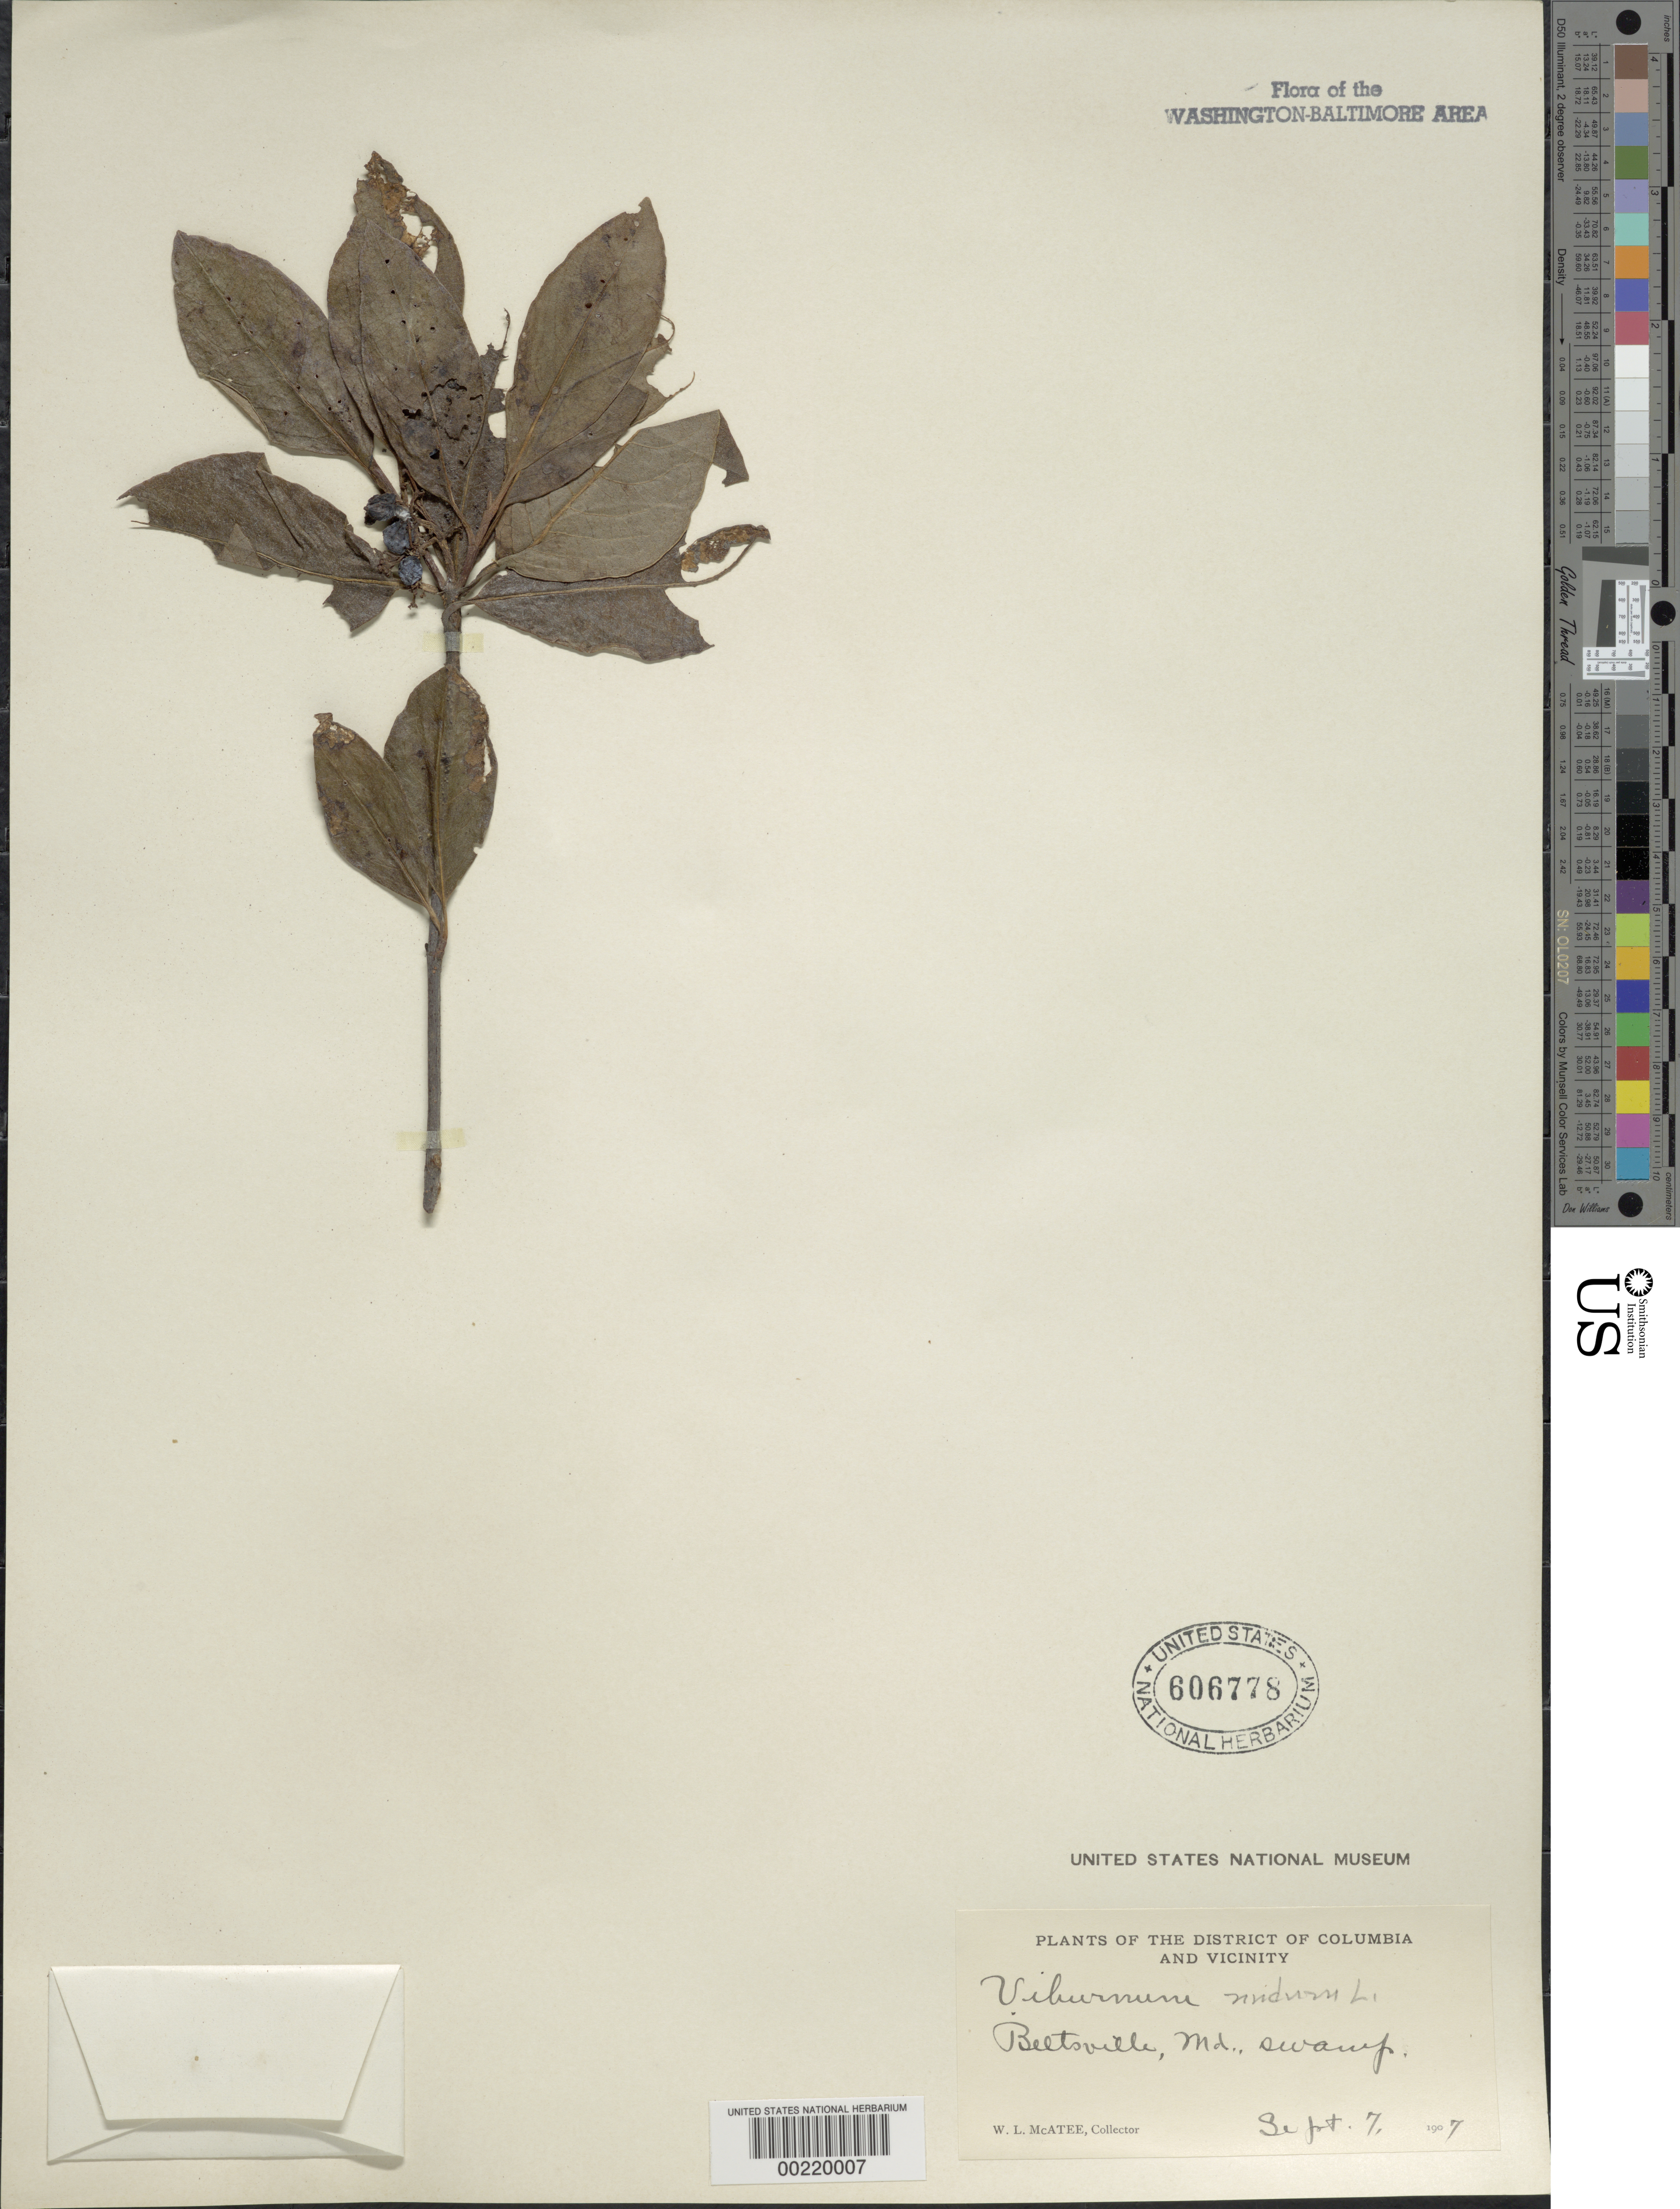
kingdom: Plantae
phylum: Tracheophyta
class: Magnoliopsida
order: Dipsacales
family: Viburnaceae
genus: Viburnum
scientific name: Viburnum nudum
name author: L.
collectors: W. McAtee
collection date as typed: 07 Sep 1907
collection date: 1907-09-07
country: United States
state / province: Maryland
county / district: Prince George's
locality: Beltsville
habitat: Swamp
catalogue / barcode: US 606778